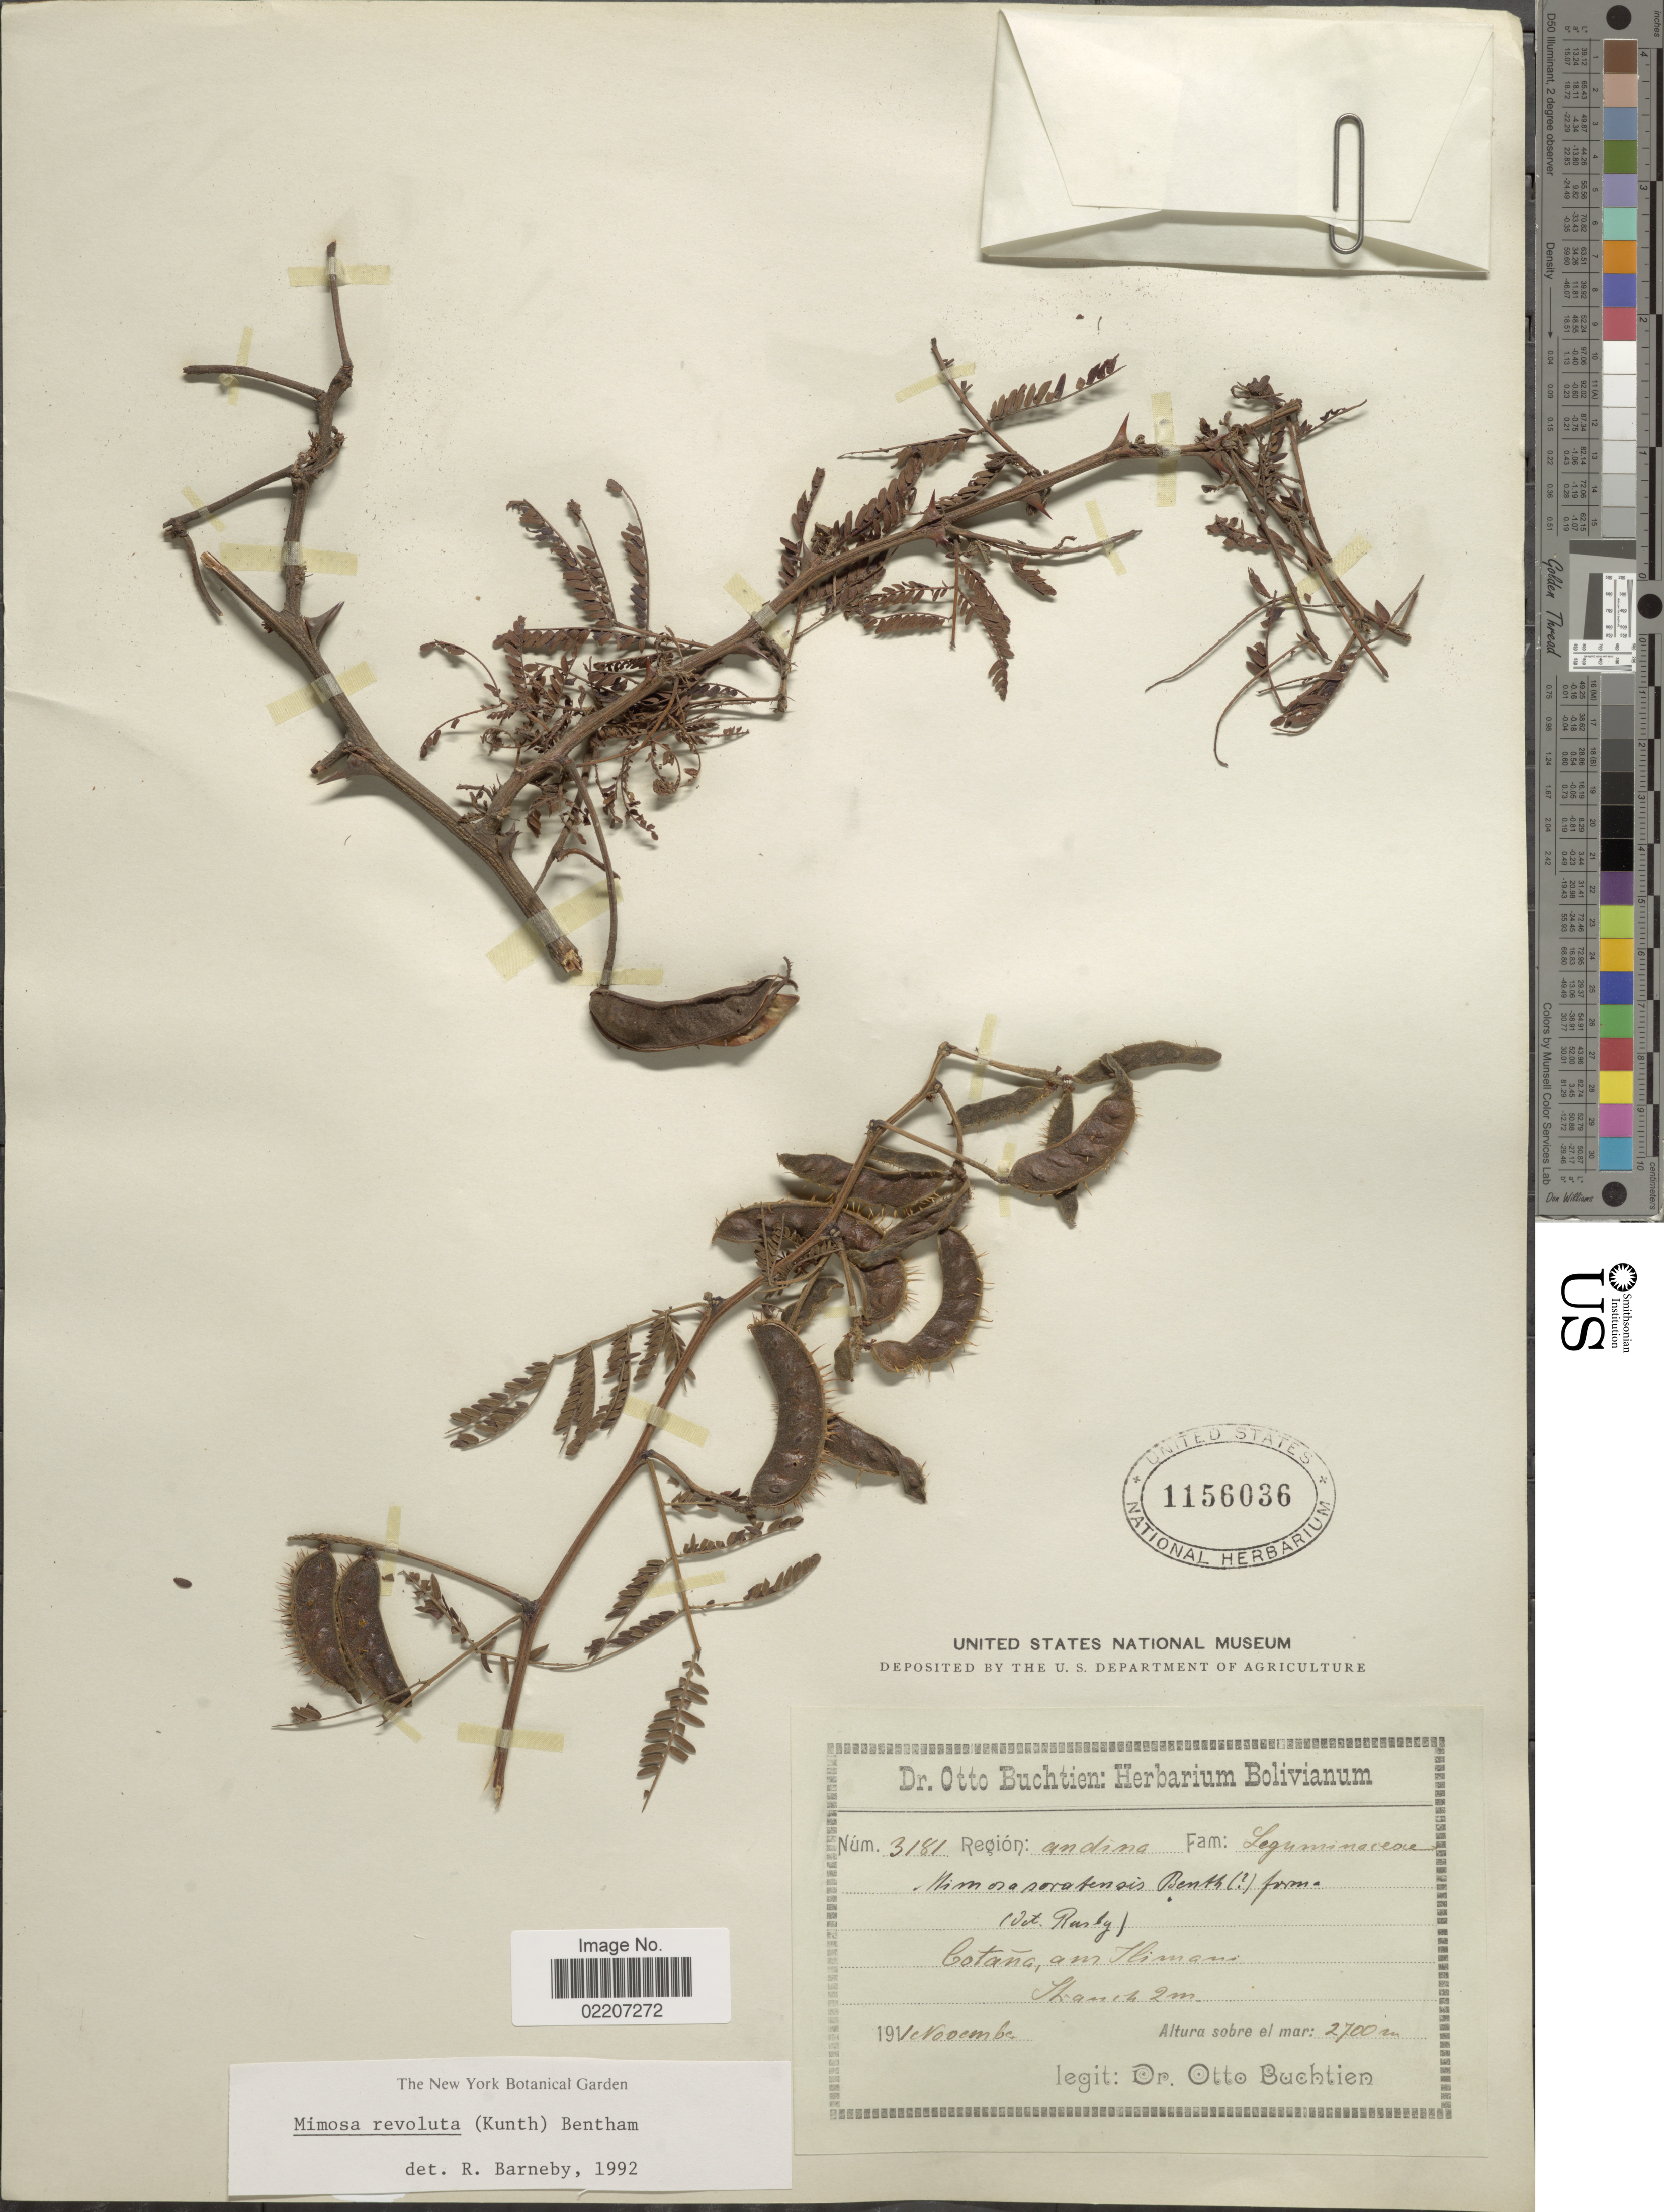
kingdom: Plantae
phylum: Tracheophyta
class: Magnoliopsida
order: Fabales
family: Fabaceae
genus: Mimosa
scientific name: Mimosa revoluta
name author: (Kunth) Benth.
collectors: O. Buchtien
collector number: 3181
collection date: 1911-11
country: Bolivia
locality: Cotana, am Himani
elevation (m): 2700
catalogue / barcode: US 1156036